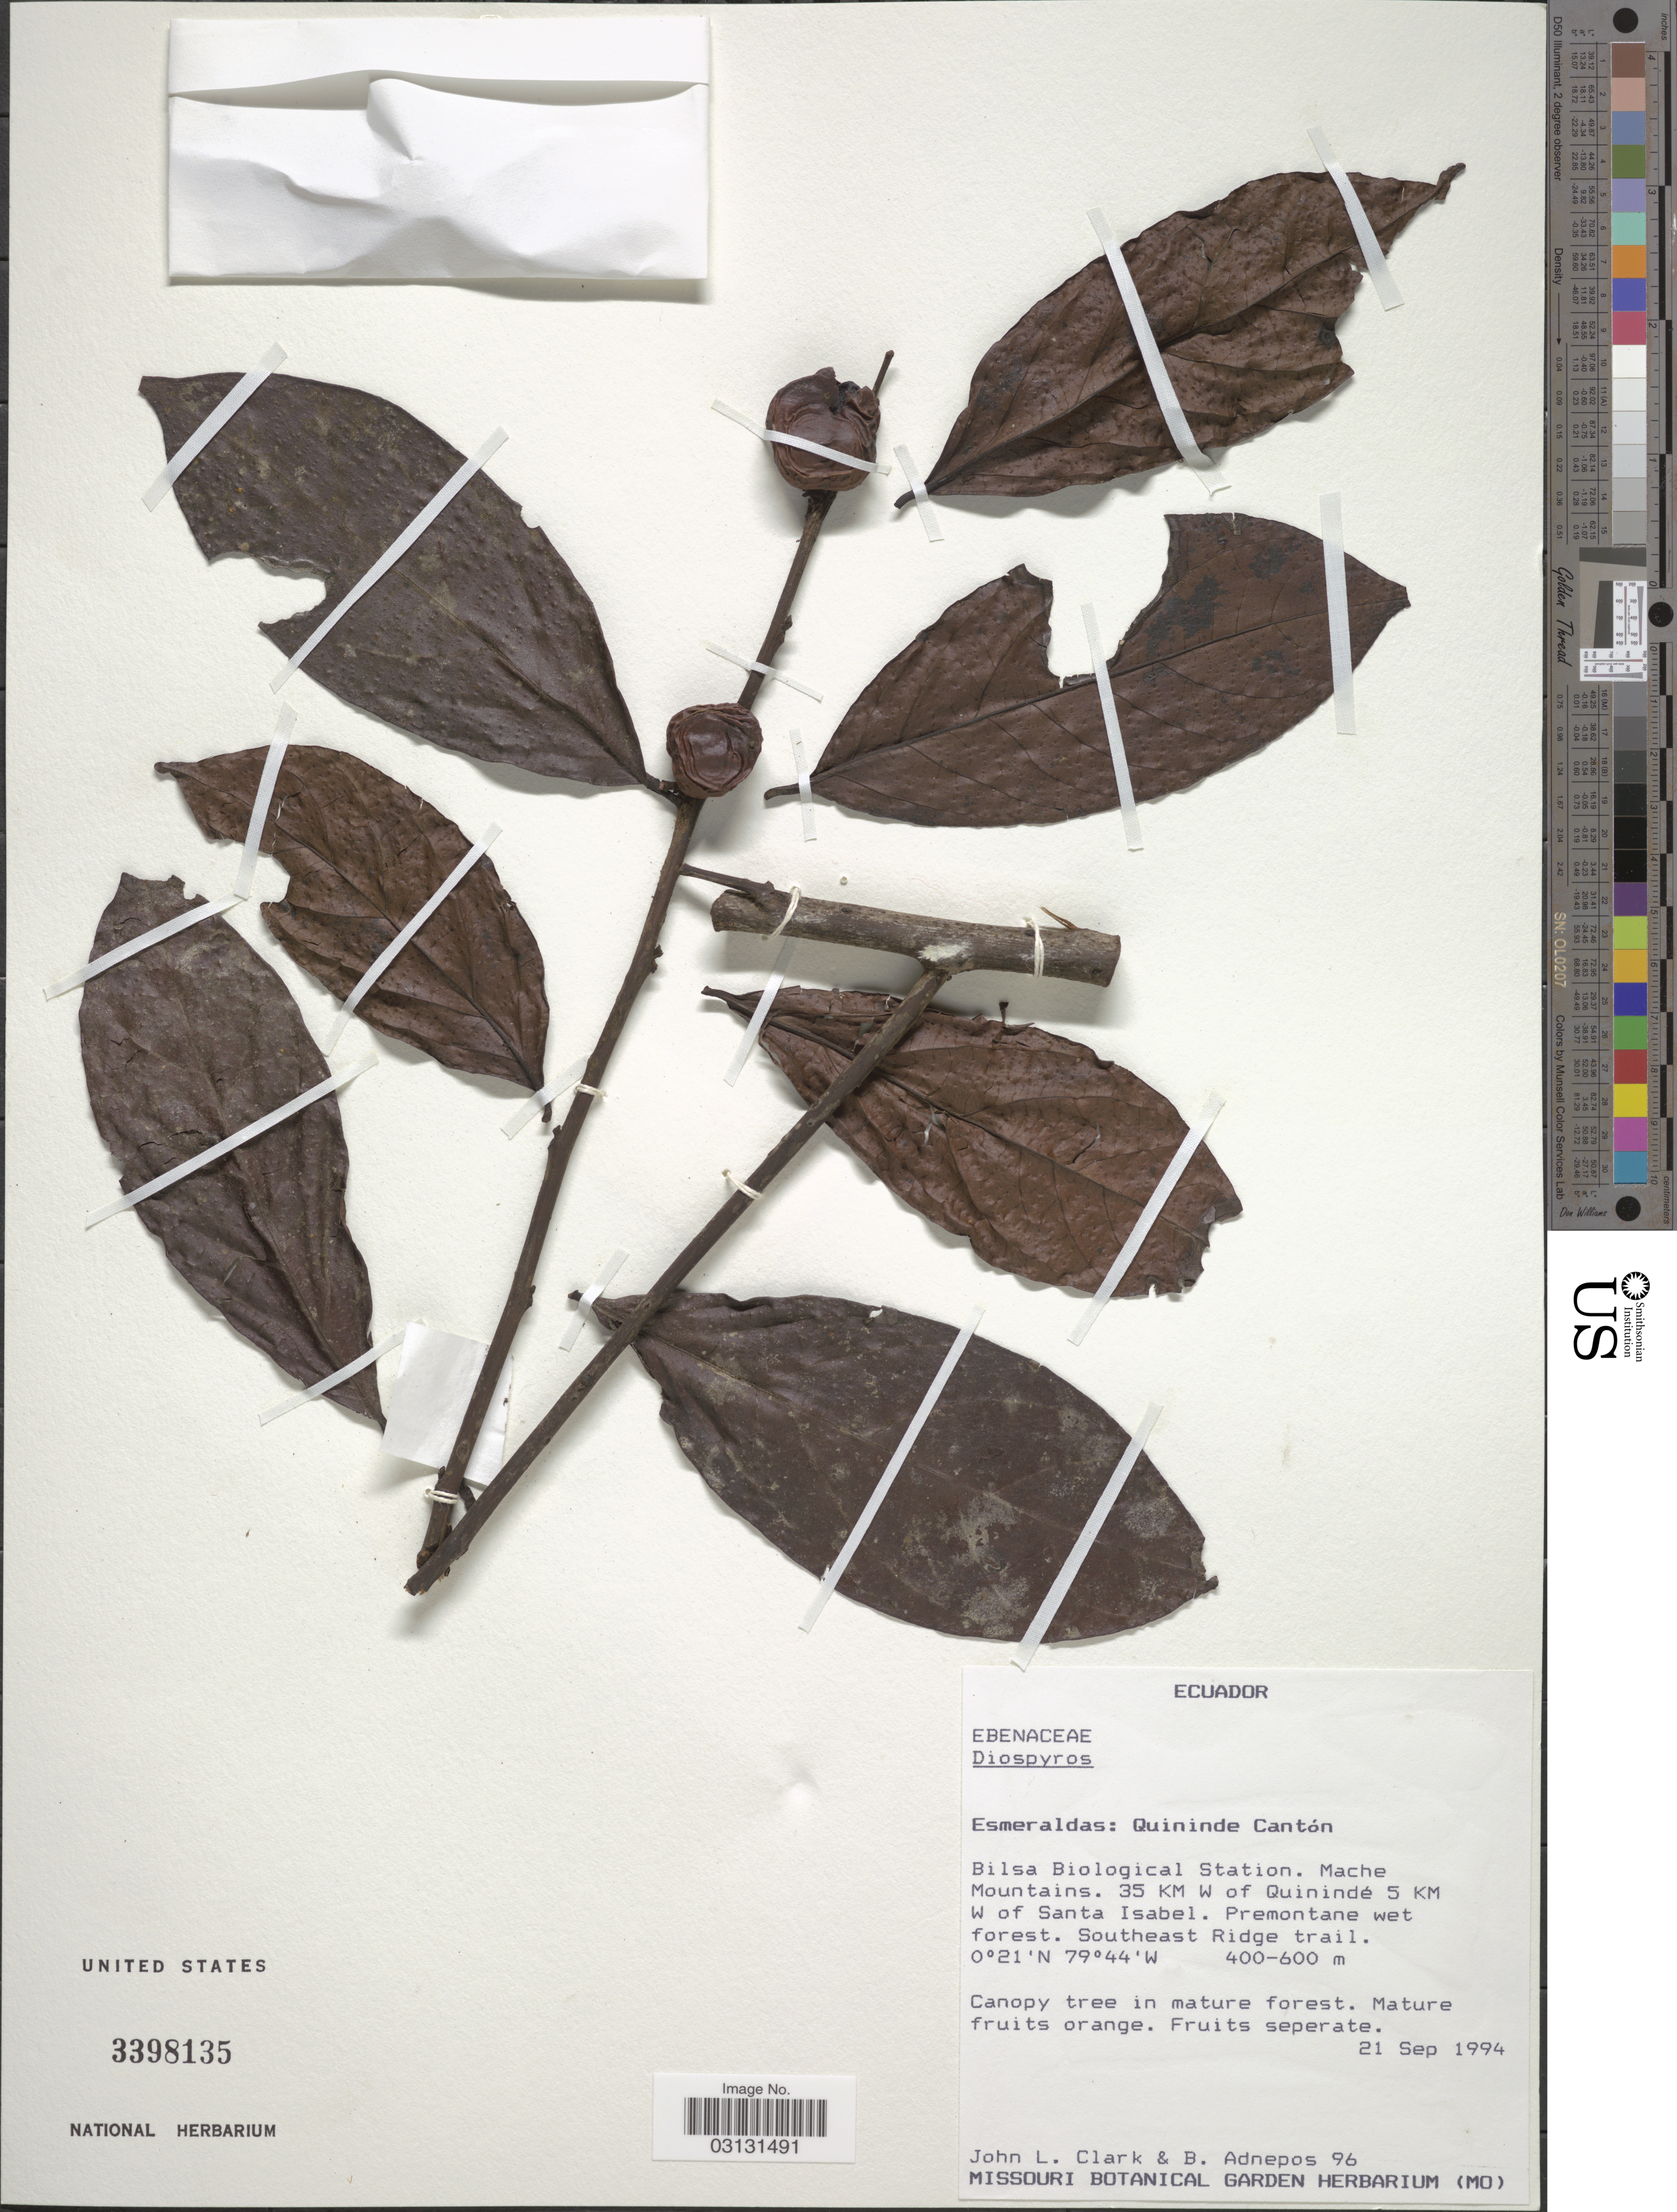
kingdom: Plantae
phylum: Tracheophyta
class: Magnoliopsida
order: Ericales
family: Ebenaceae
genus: Diospyros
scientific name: Diospyros sp.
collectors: J. L. Clark & B. Adnepos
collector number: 96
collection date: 1994-09-21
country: Ecuador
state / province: Esmeraldas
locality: Quininde Cantón. Bilsa Biological Station. Mache Mountains. 35 KM W of Quinindé 5 KM W of Santa Isabel. Southeast Ridge trail.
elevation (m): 400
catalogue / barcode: US 3398135